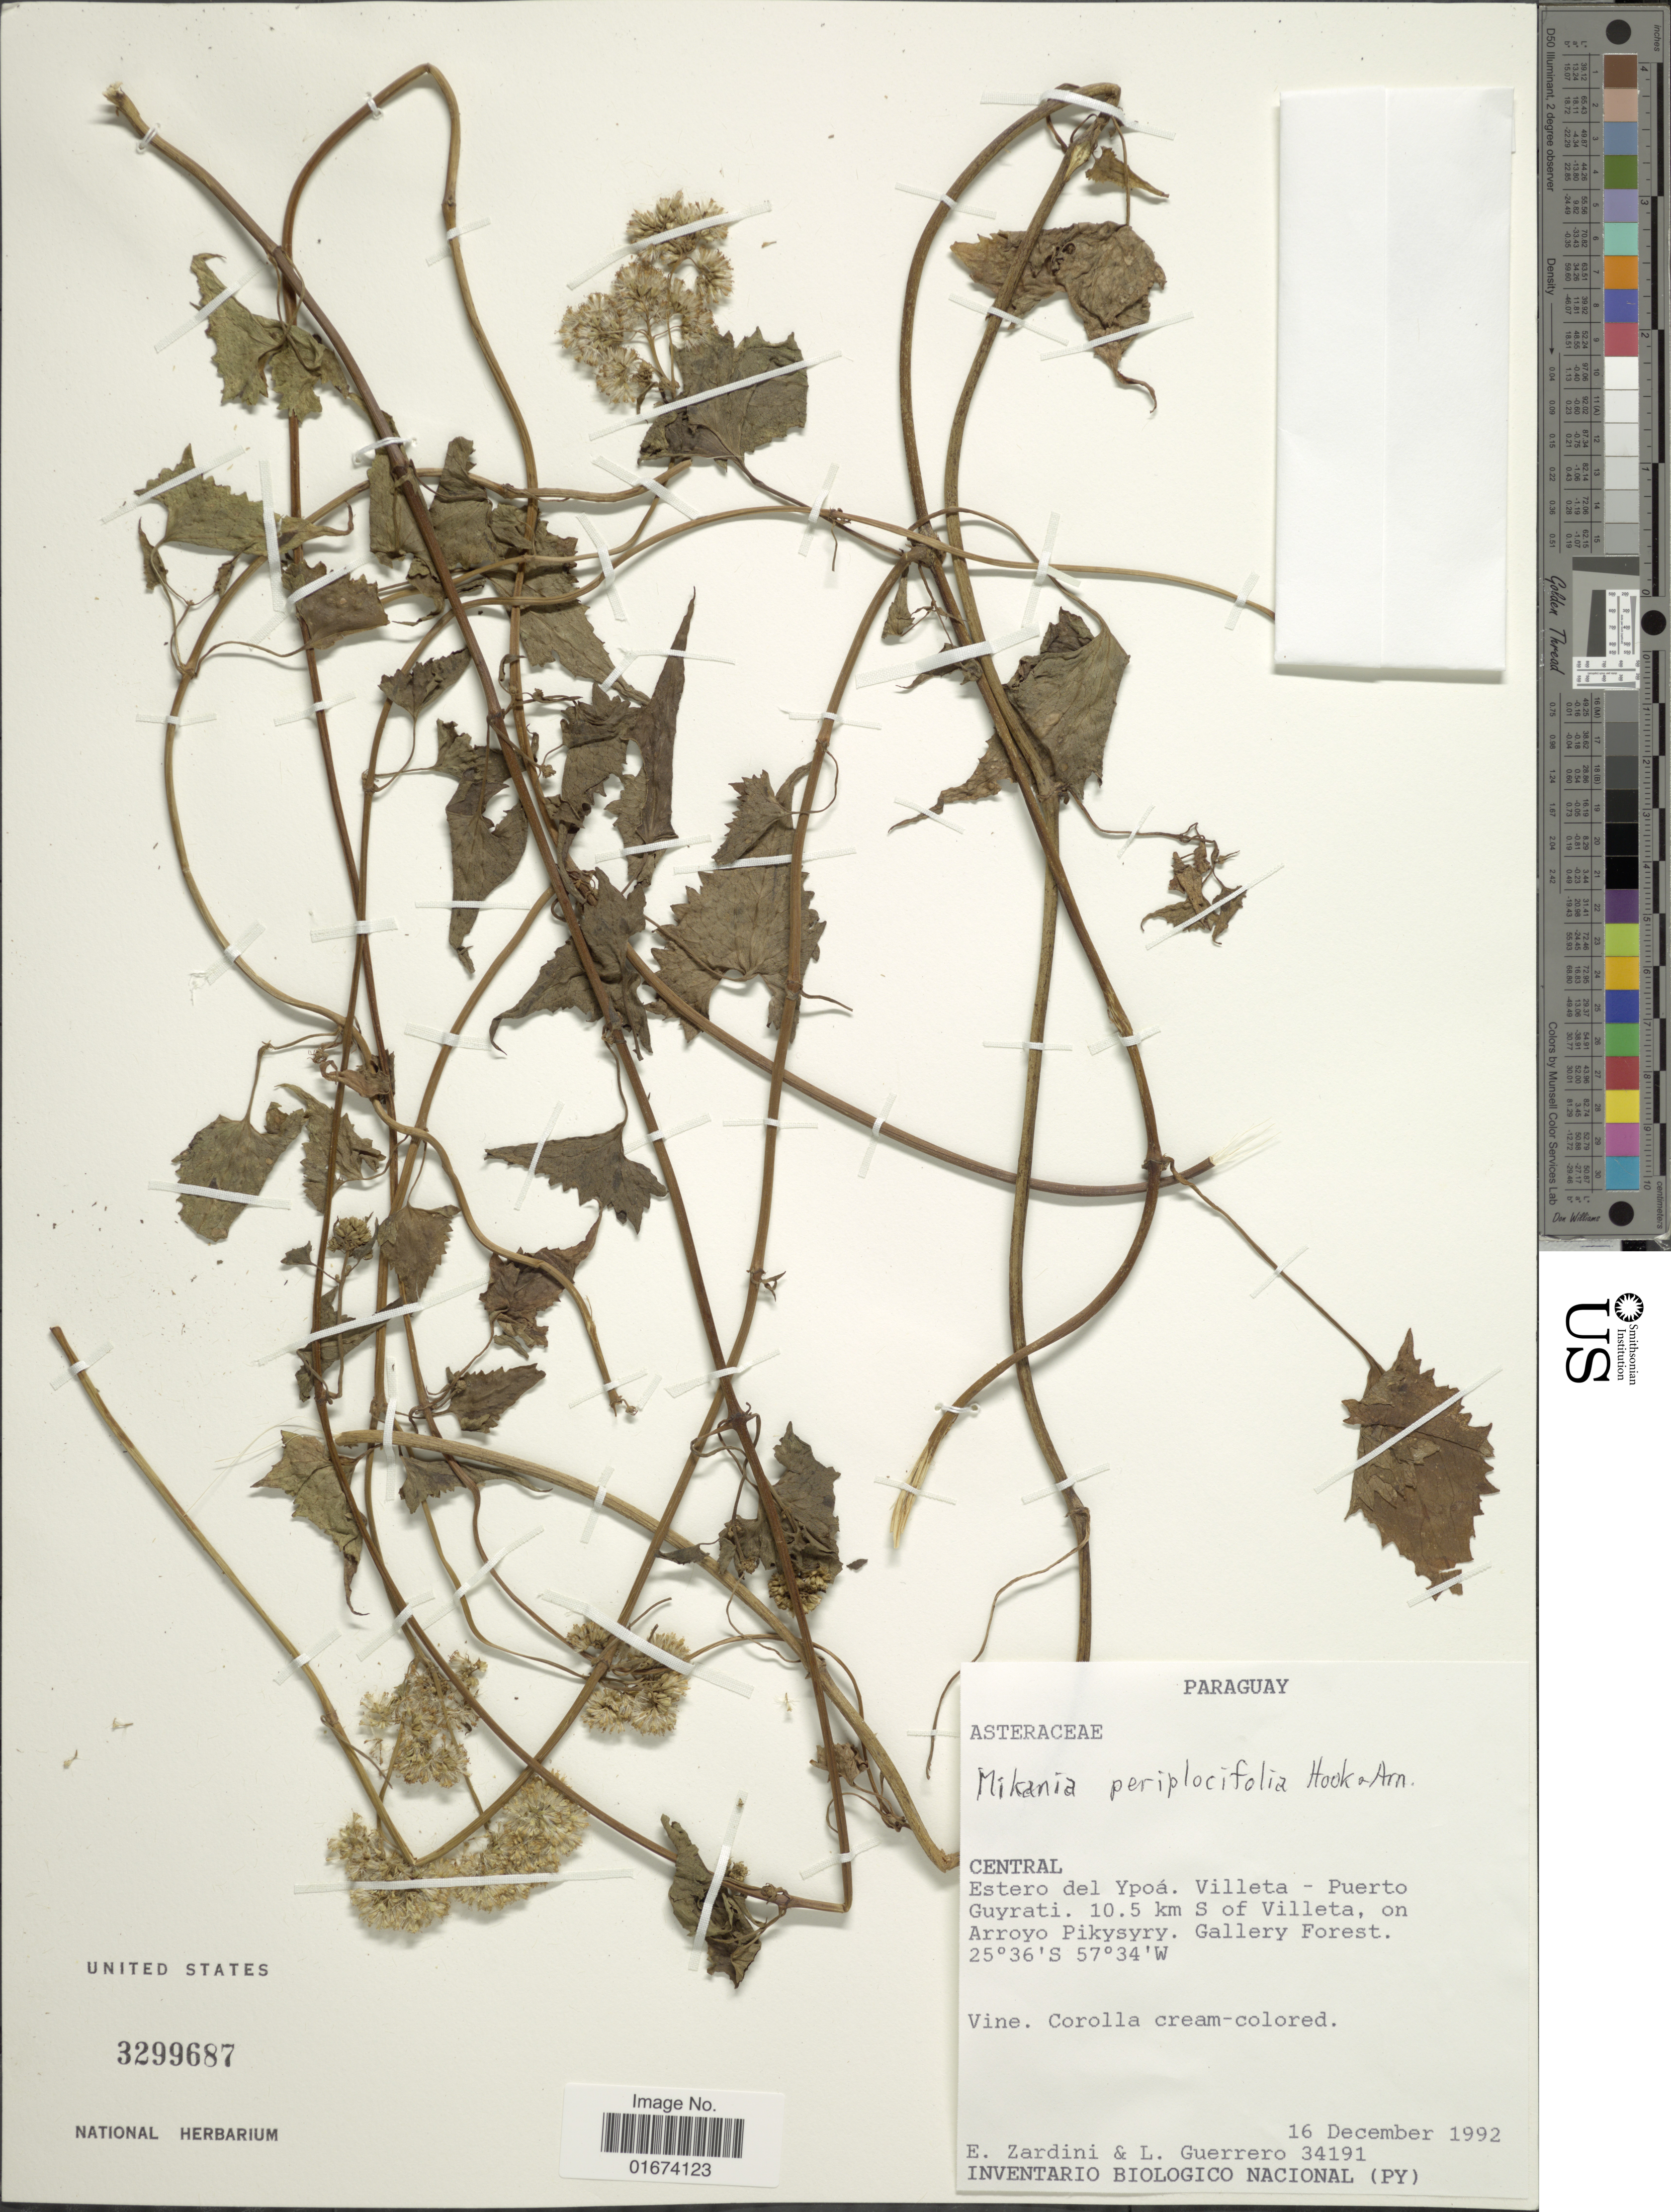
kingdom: Plantae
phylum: Tracheophyta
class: Magnoliopsida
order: Asterales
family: Asteraceae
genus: Mikania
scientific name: Mikania periplocifolia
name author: Hook. & Arn.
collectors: E. M. Zardini & L. Guerrero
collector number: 34191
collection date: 1992-12-16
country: Paraguay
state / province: Central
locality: Estero del Ypoá. Villeta - Puerto Guyrati. 10.5 km S of Villeta, on Arroyo Pikysyry. Gallery Forest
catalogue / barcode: US 3299687